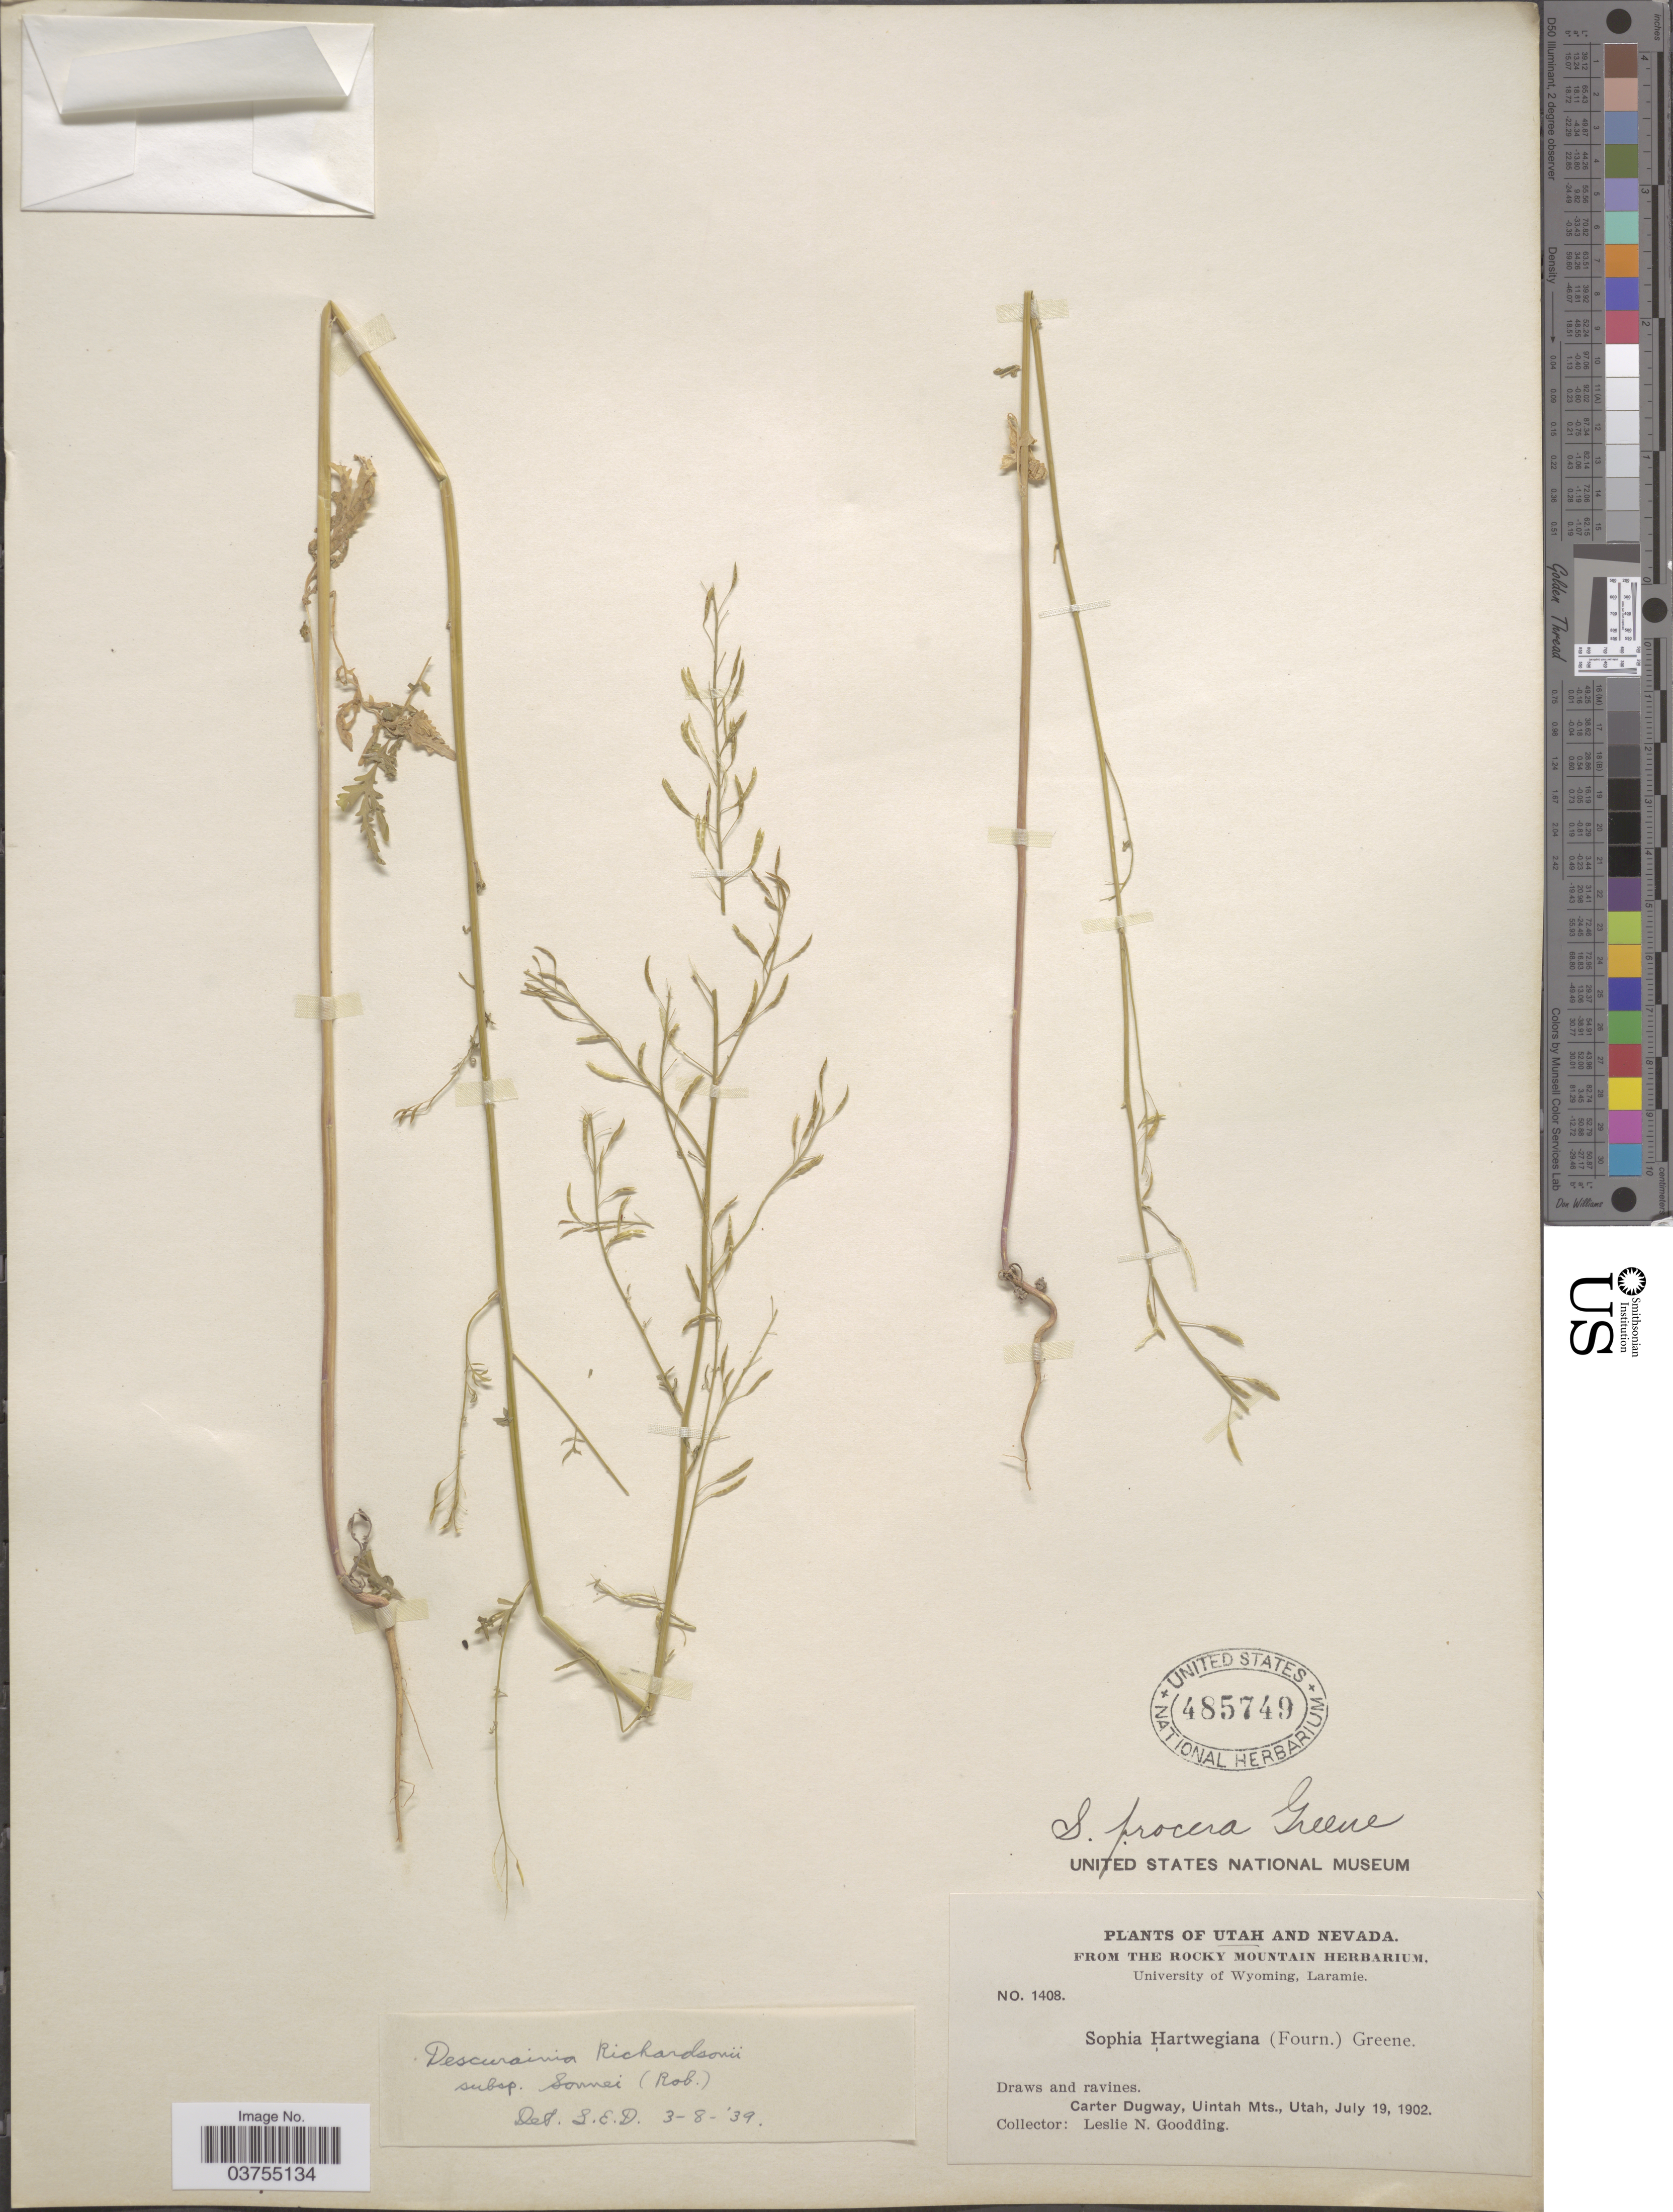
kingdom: Plantae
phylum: Tracheophyta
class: Magnoliopsida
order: Brassicales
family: Brassicaceae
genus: Descurainia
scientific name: Descurainia richardsonii subsp. incisa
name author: (Engelm. ex A. Gray) Detling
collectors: L. N. Goodding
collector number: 1408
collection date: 1902-07-19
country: United States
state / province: Utah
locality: Carter Dugway, Uintah Mts.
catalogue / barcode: US 485749